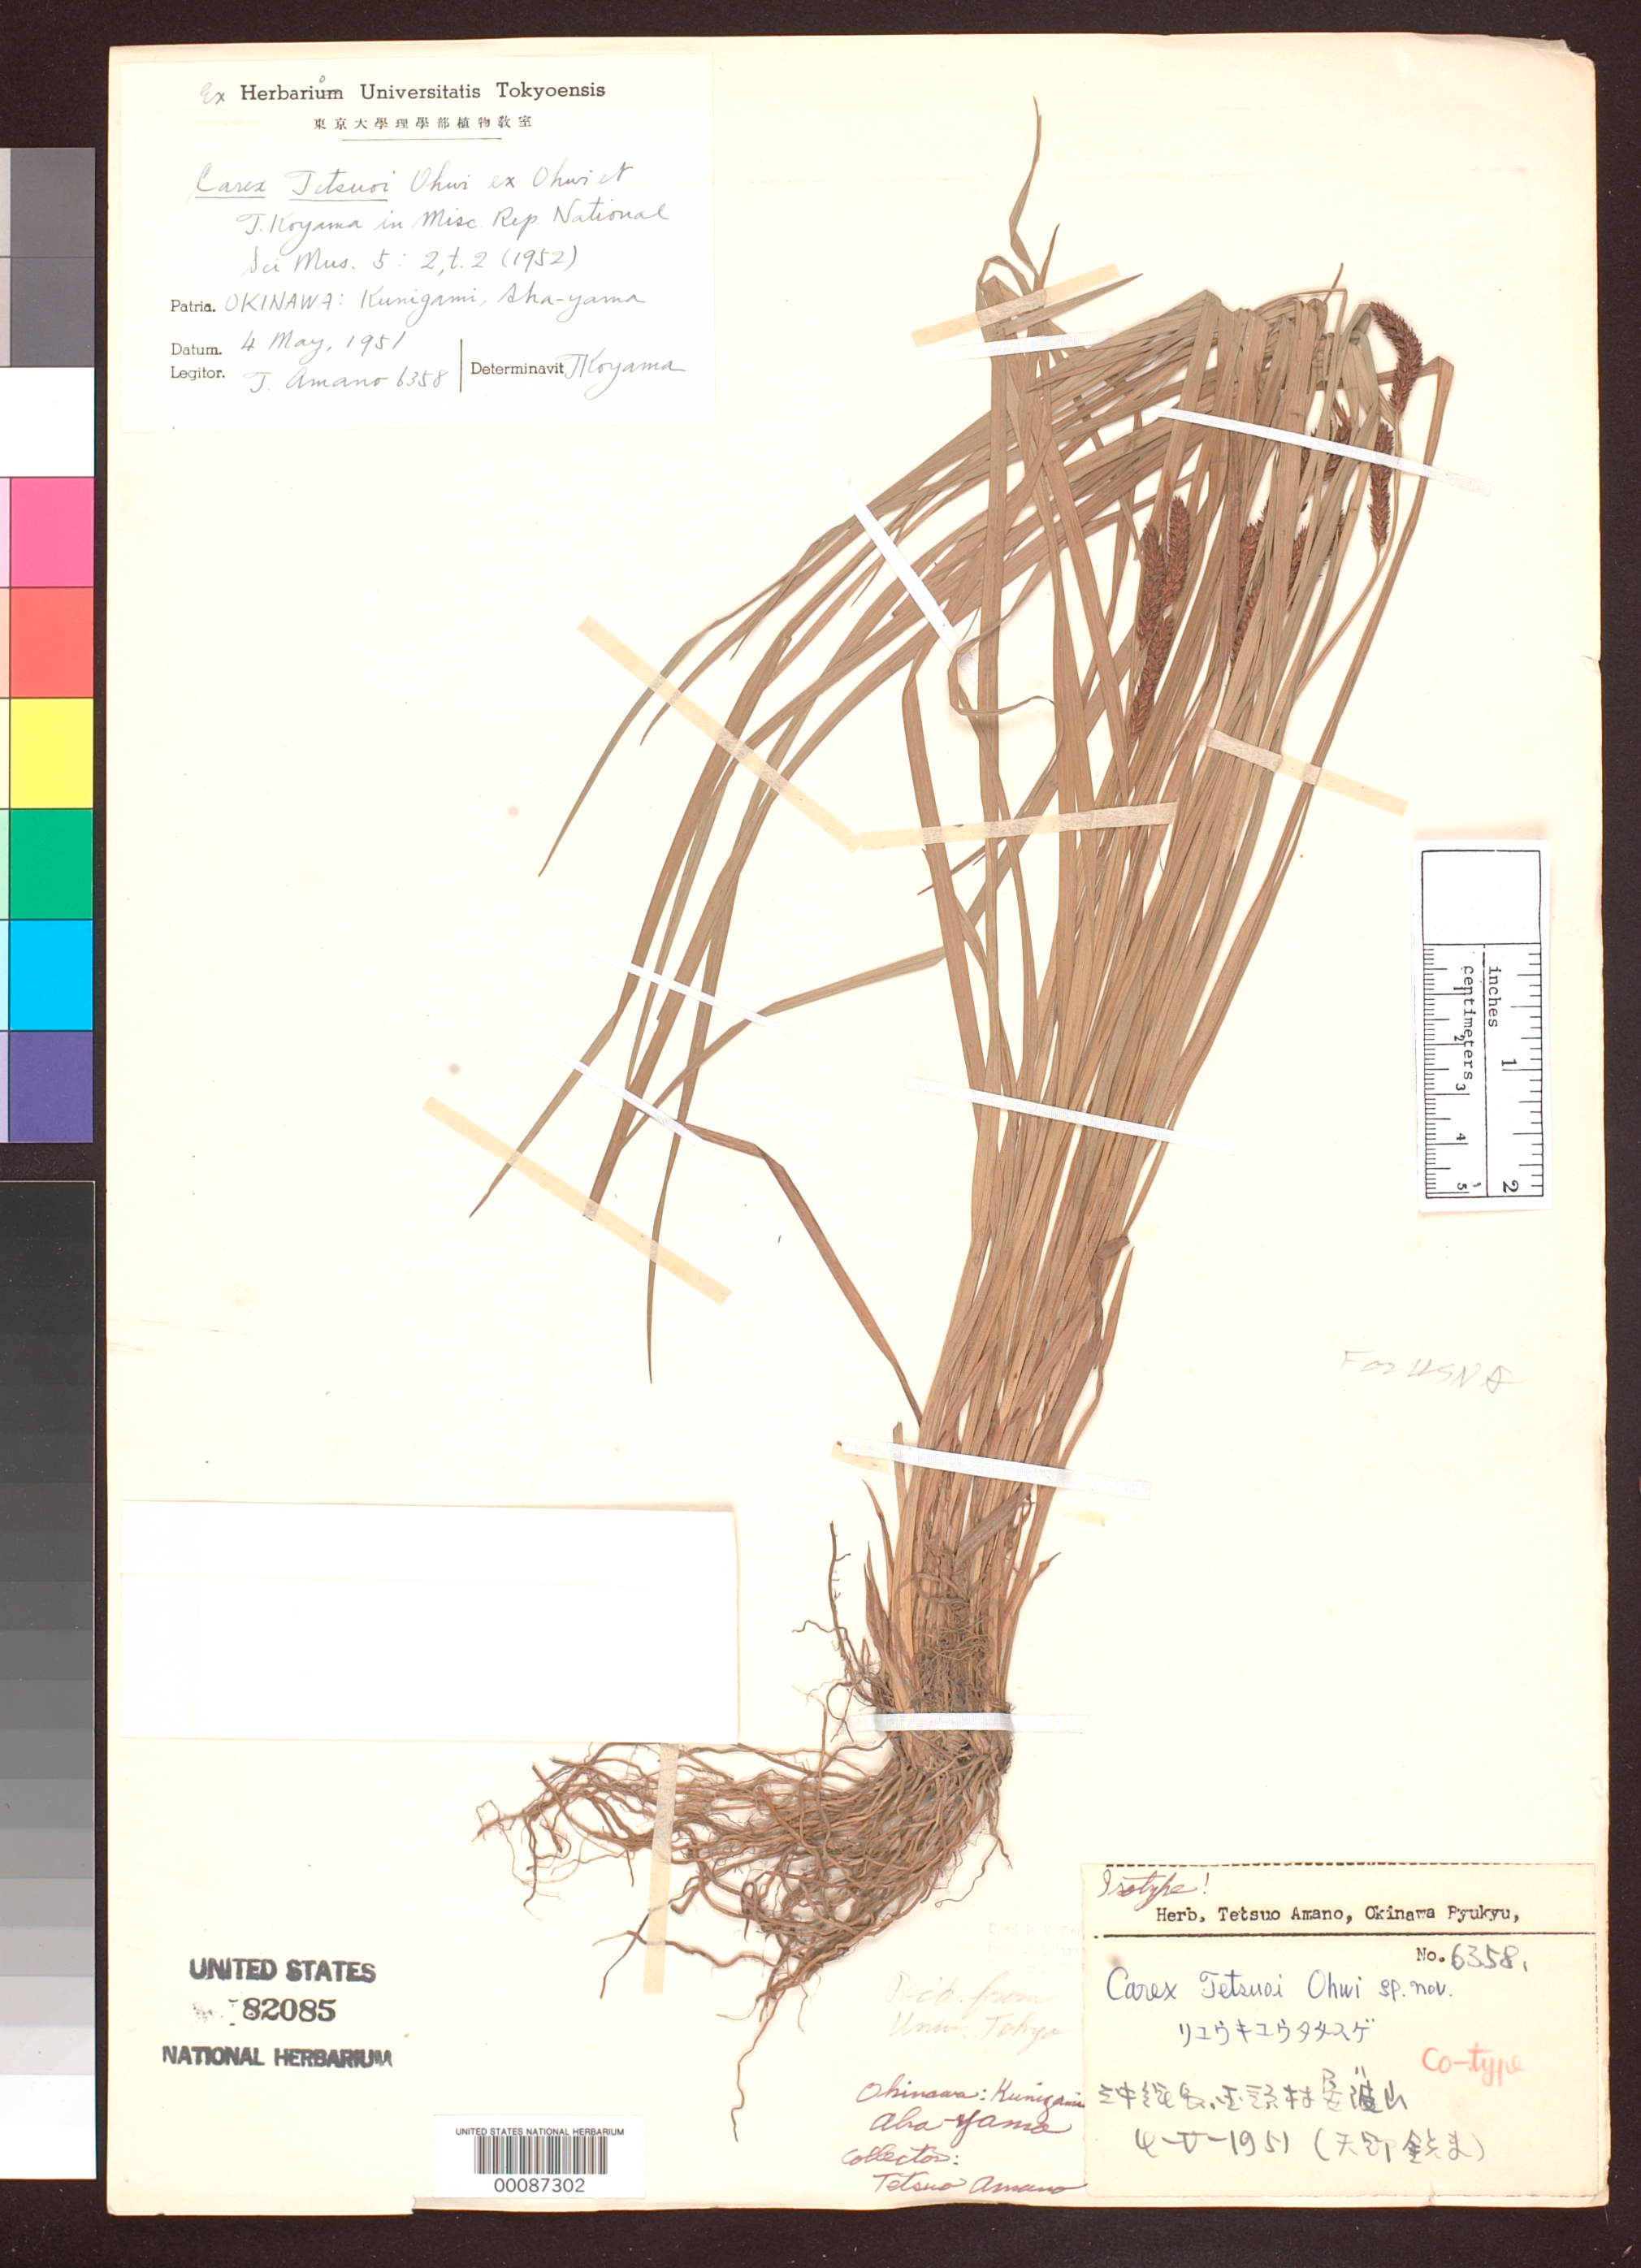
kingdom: Plantae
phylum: Tracheophyta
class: Liliopsida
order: Poales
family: Cyperaceae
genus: Carex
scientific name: Carex tetsuoi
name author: Ohwi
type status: Isotype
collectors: T. Amano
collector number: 6358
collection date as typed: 04 May 1951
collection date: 1951-05-04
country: Japan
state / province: Okinawa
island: Okinawa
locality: Kunigami, Sha-yama.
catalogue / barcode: US 82085